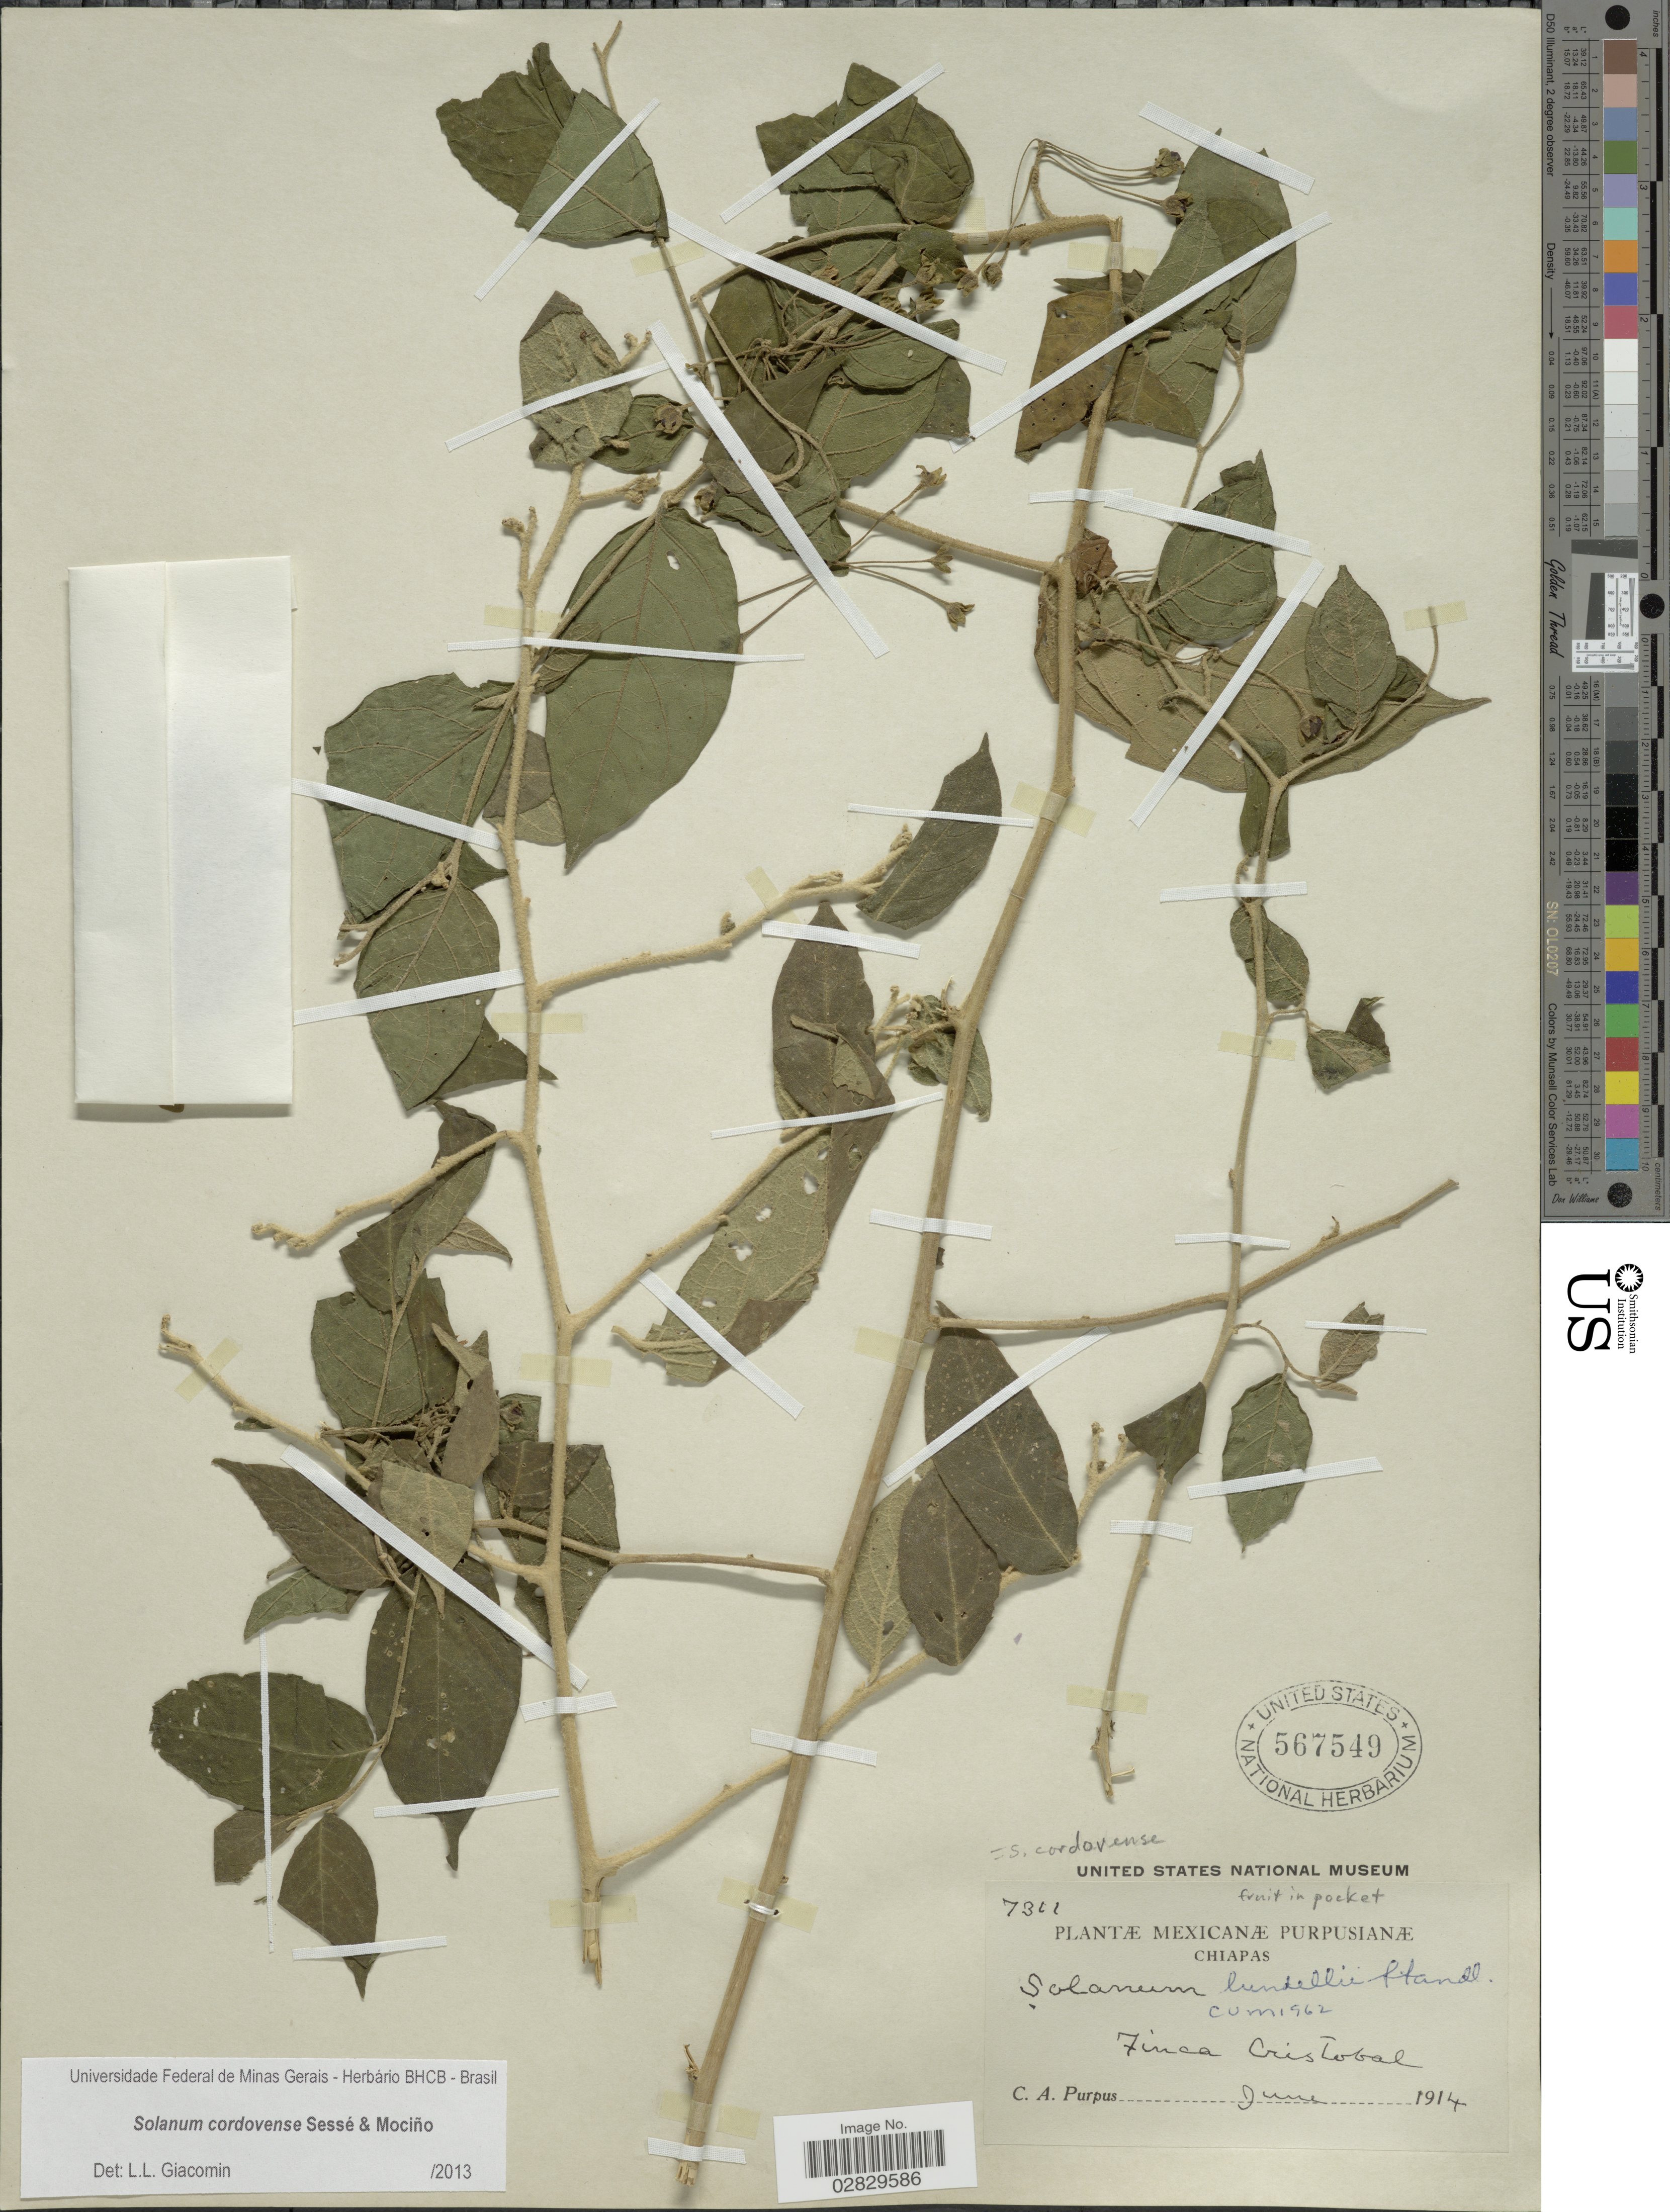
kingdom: Plantae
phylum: Tracheophyta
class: Magnoliopsida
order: Solanales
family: Solanaceae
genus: Solanum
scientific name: Solanum cordovense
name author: Sessé & Moc.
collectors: C. A. Purpus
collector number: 7311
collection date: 1914-06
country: Mexico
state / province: Chiapas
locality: Finca Cristobal.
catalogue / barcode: US 567549